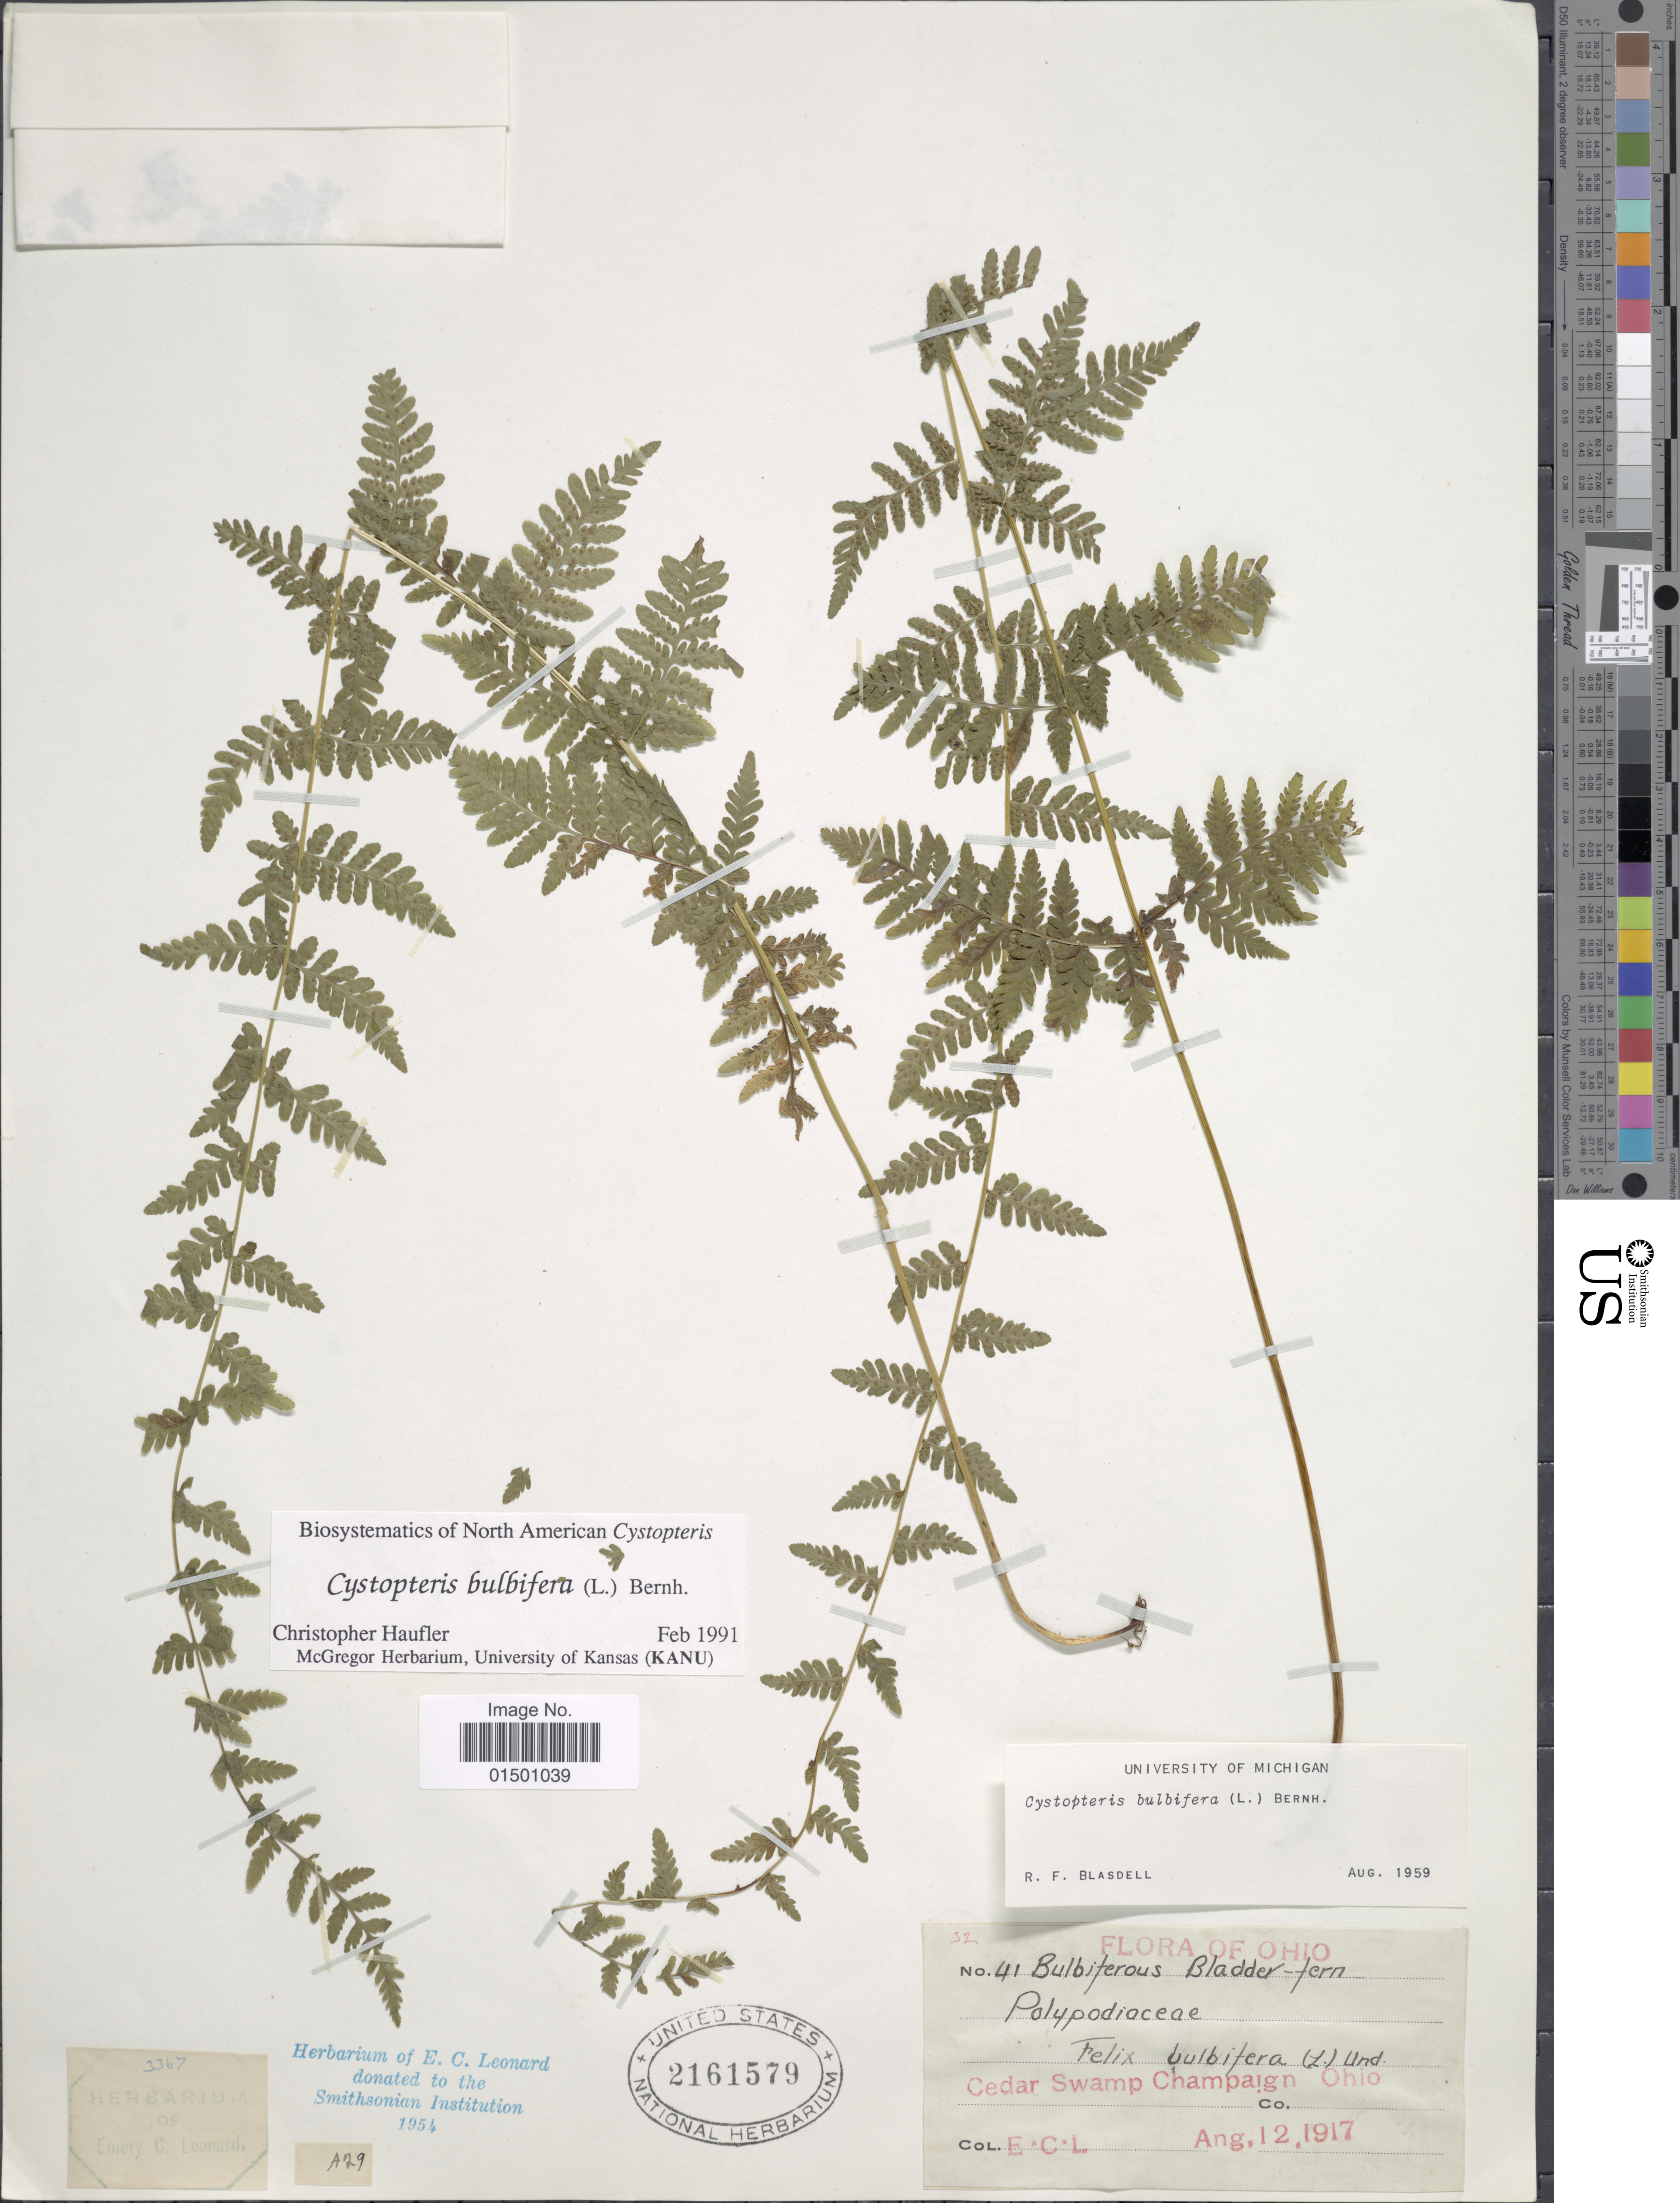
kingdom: Plantae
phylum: Tracheophyta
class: Polypodiopsida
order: Polypodiales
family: Cystopteridaceae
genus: Cystopteris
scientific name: Cystopteris bulbifera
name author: (L.) Bernh.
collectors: E. C. Leonard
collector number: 41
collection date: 1917-08-12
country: United States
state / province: Ohio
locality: Cedar Swamp Champaign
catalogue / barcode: US 2161579